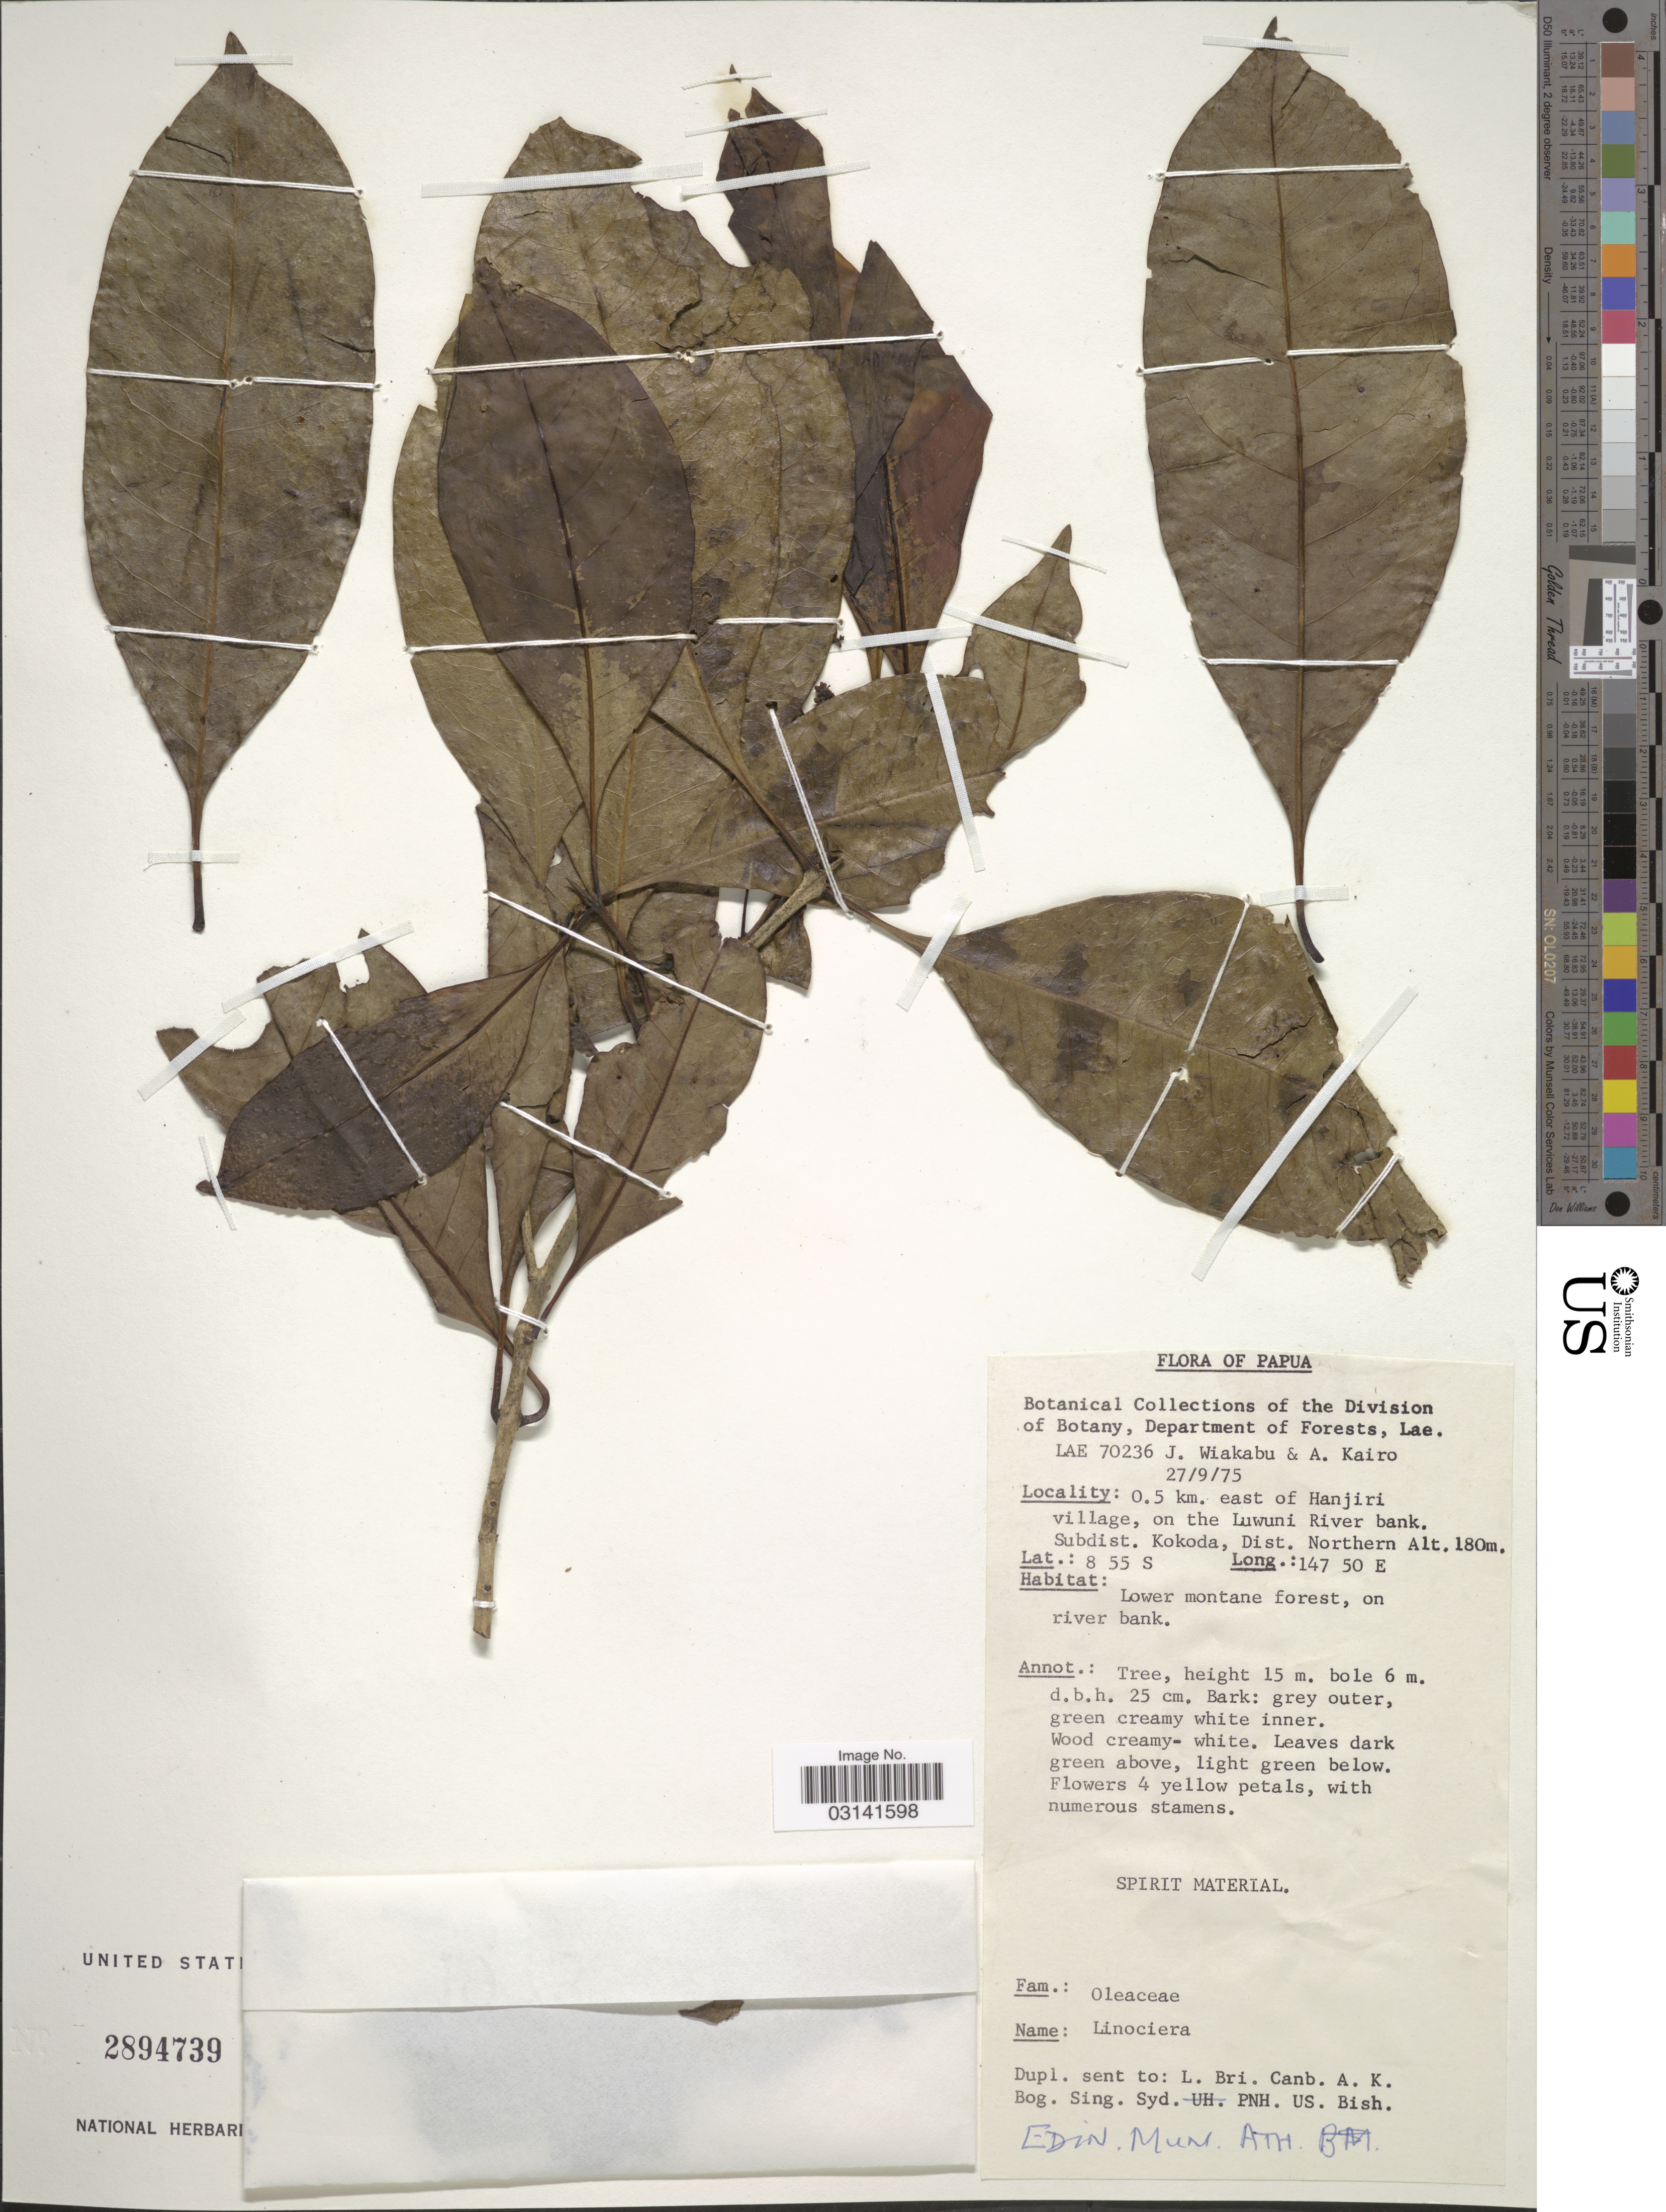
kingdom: Plantae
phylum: Tracheophyta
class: Magnoliopsida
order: Lamiales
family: Oleaceae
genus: Linociera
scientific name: Linociera sp.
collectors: J. Waikabu & A. Kairo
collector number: LAE 70236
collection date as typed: Transcribed d/m/y: 27/9/75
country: Papua New Guinea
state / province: Northern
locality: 0.5 km. east of Hanjiri village, on the Luwuni River bank, Subdist. Kokoda, Dist. Northern.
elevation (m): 180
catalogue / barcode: US 2894739